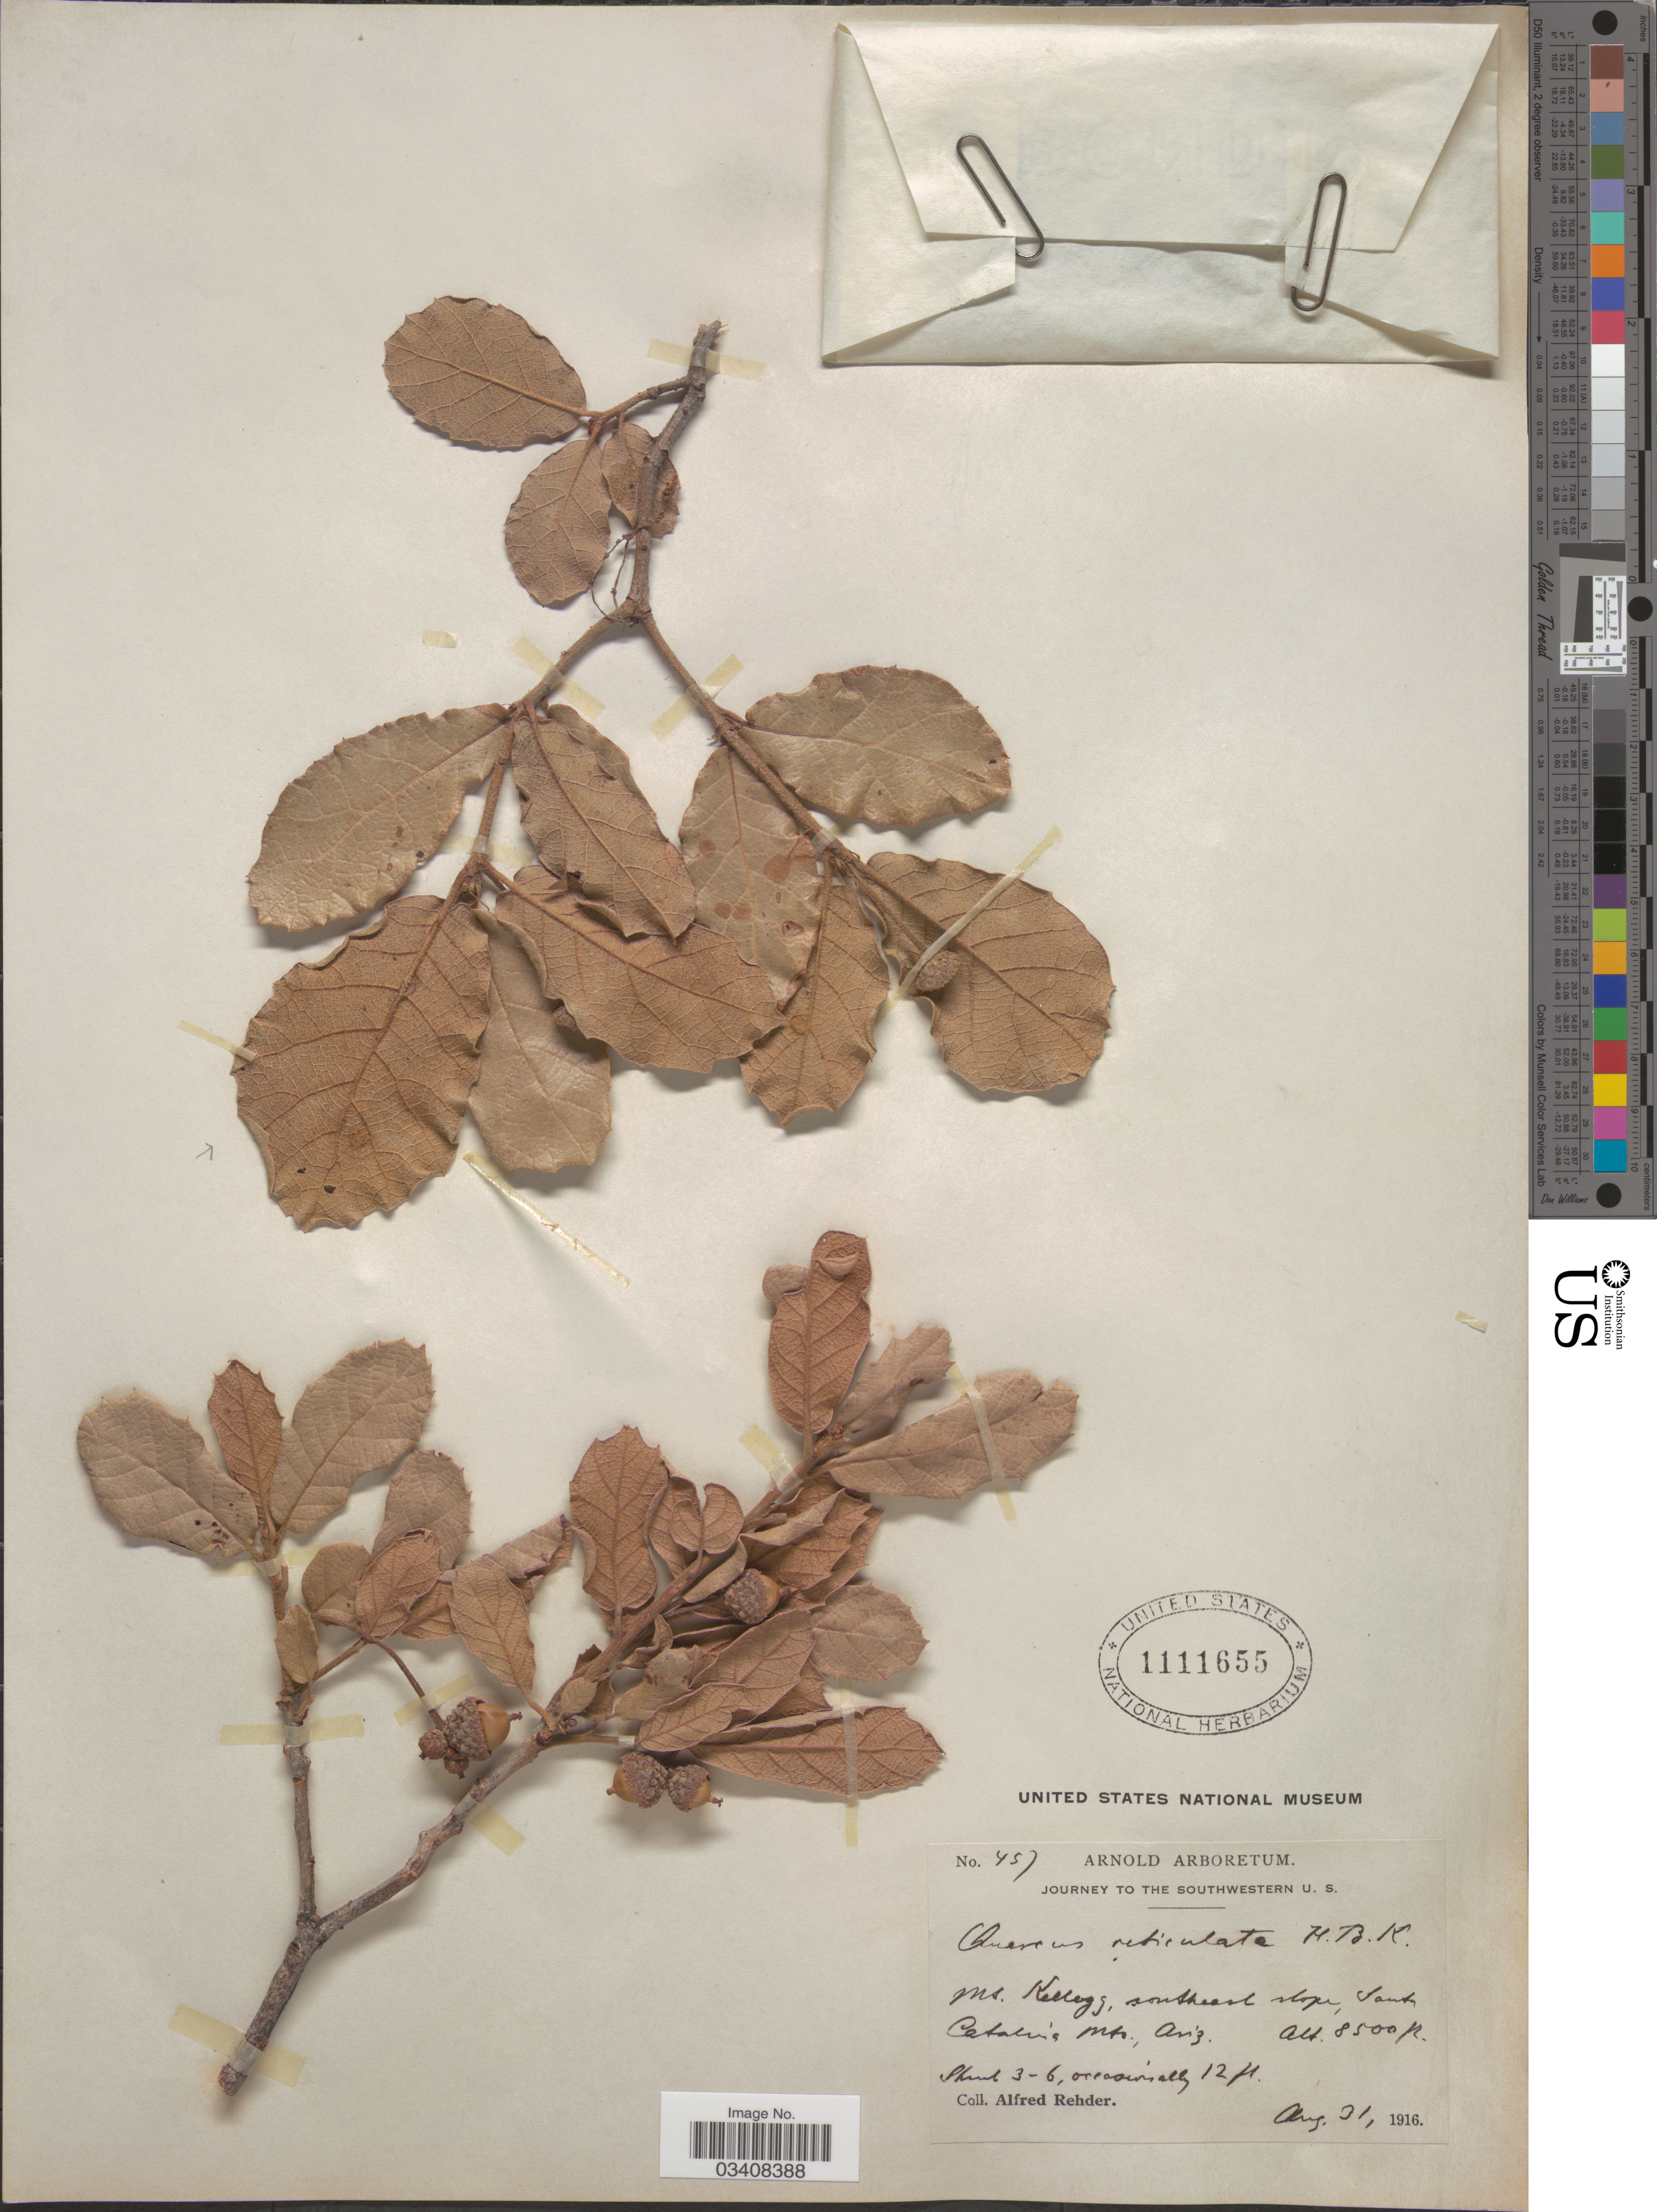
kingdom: Plantae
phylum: Tracheophyta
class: Magnoliopsida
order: Fagales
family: Fagaceae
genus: Quercus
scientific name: Quercus rugosa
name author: Née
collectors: A. Rehder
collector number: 457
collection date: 1916-08-31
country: United States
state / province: Arizona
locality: The Southwestern U.S. Mt. Kellogg, southeast slope, Santa Catalina Mts.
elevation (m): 2591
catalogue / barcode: US 1111655